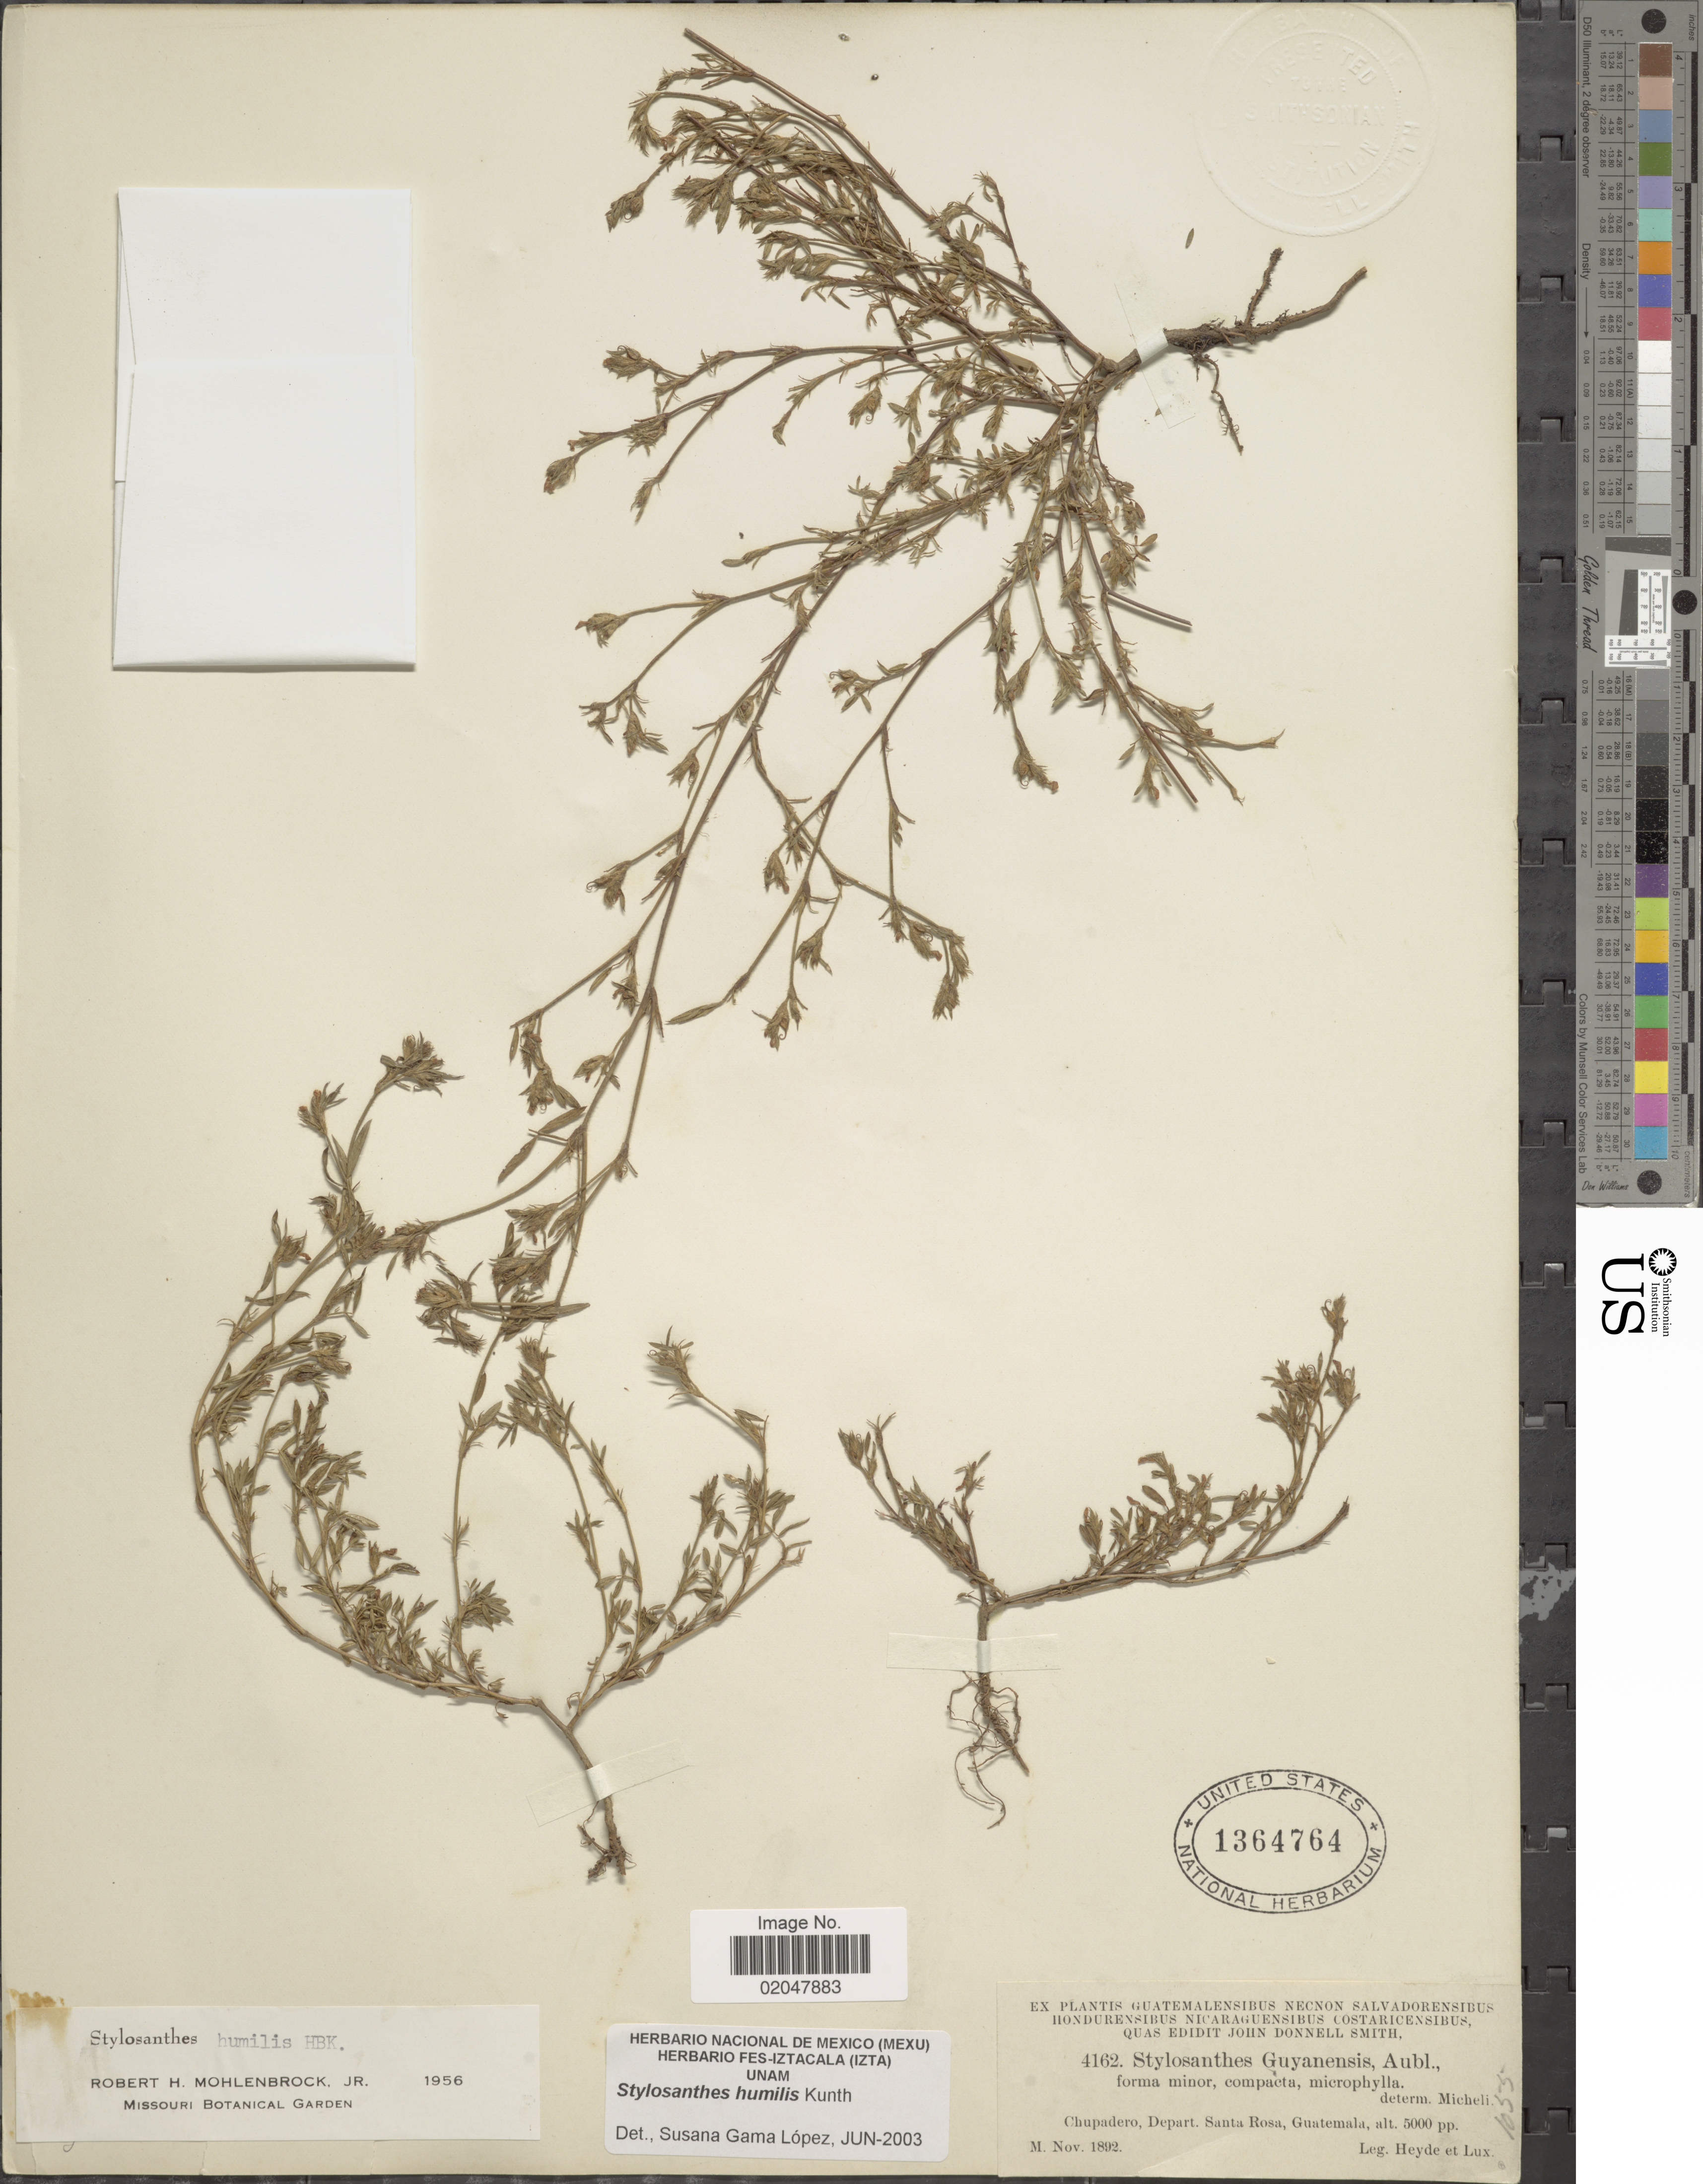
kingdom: Plantae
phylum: Tracheophyta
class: Magnoliopsida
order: Fabales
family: Fabaceae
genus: Stylosanthes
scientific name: Stylosanthes humilis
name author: Kunth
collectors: Heyde & Lux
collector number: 4162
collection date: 1892-11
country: Guatemala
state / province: Santa Rosa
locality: Chupadero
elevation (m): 1524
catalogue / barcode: US 1364764